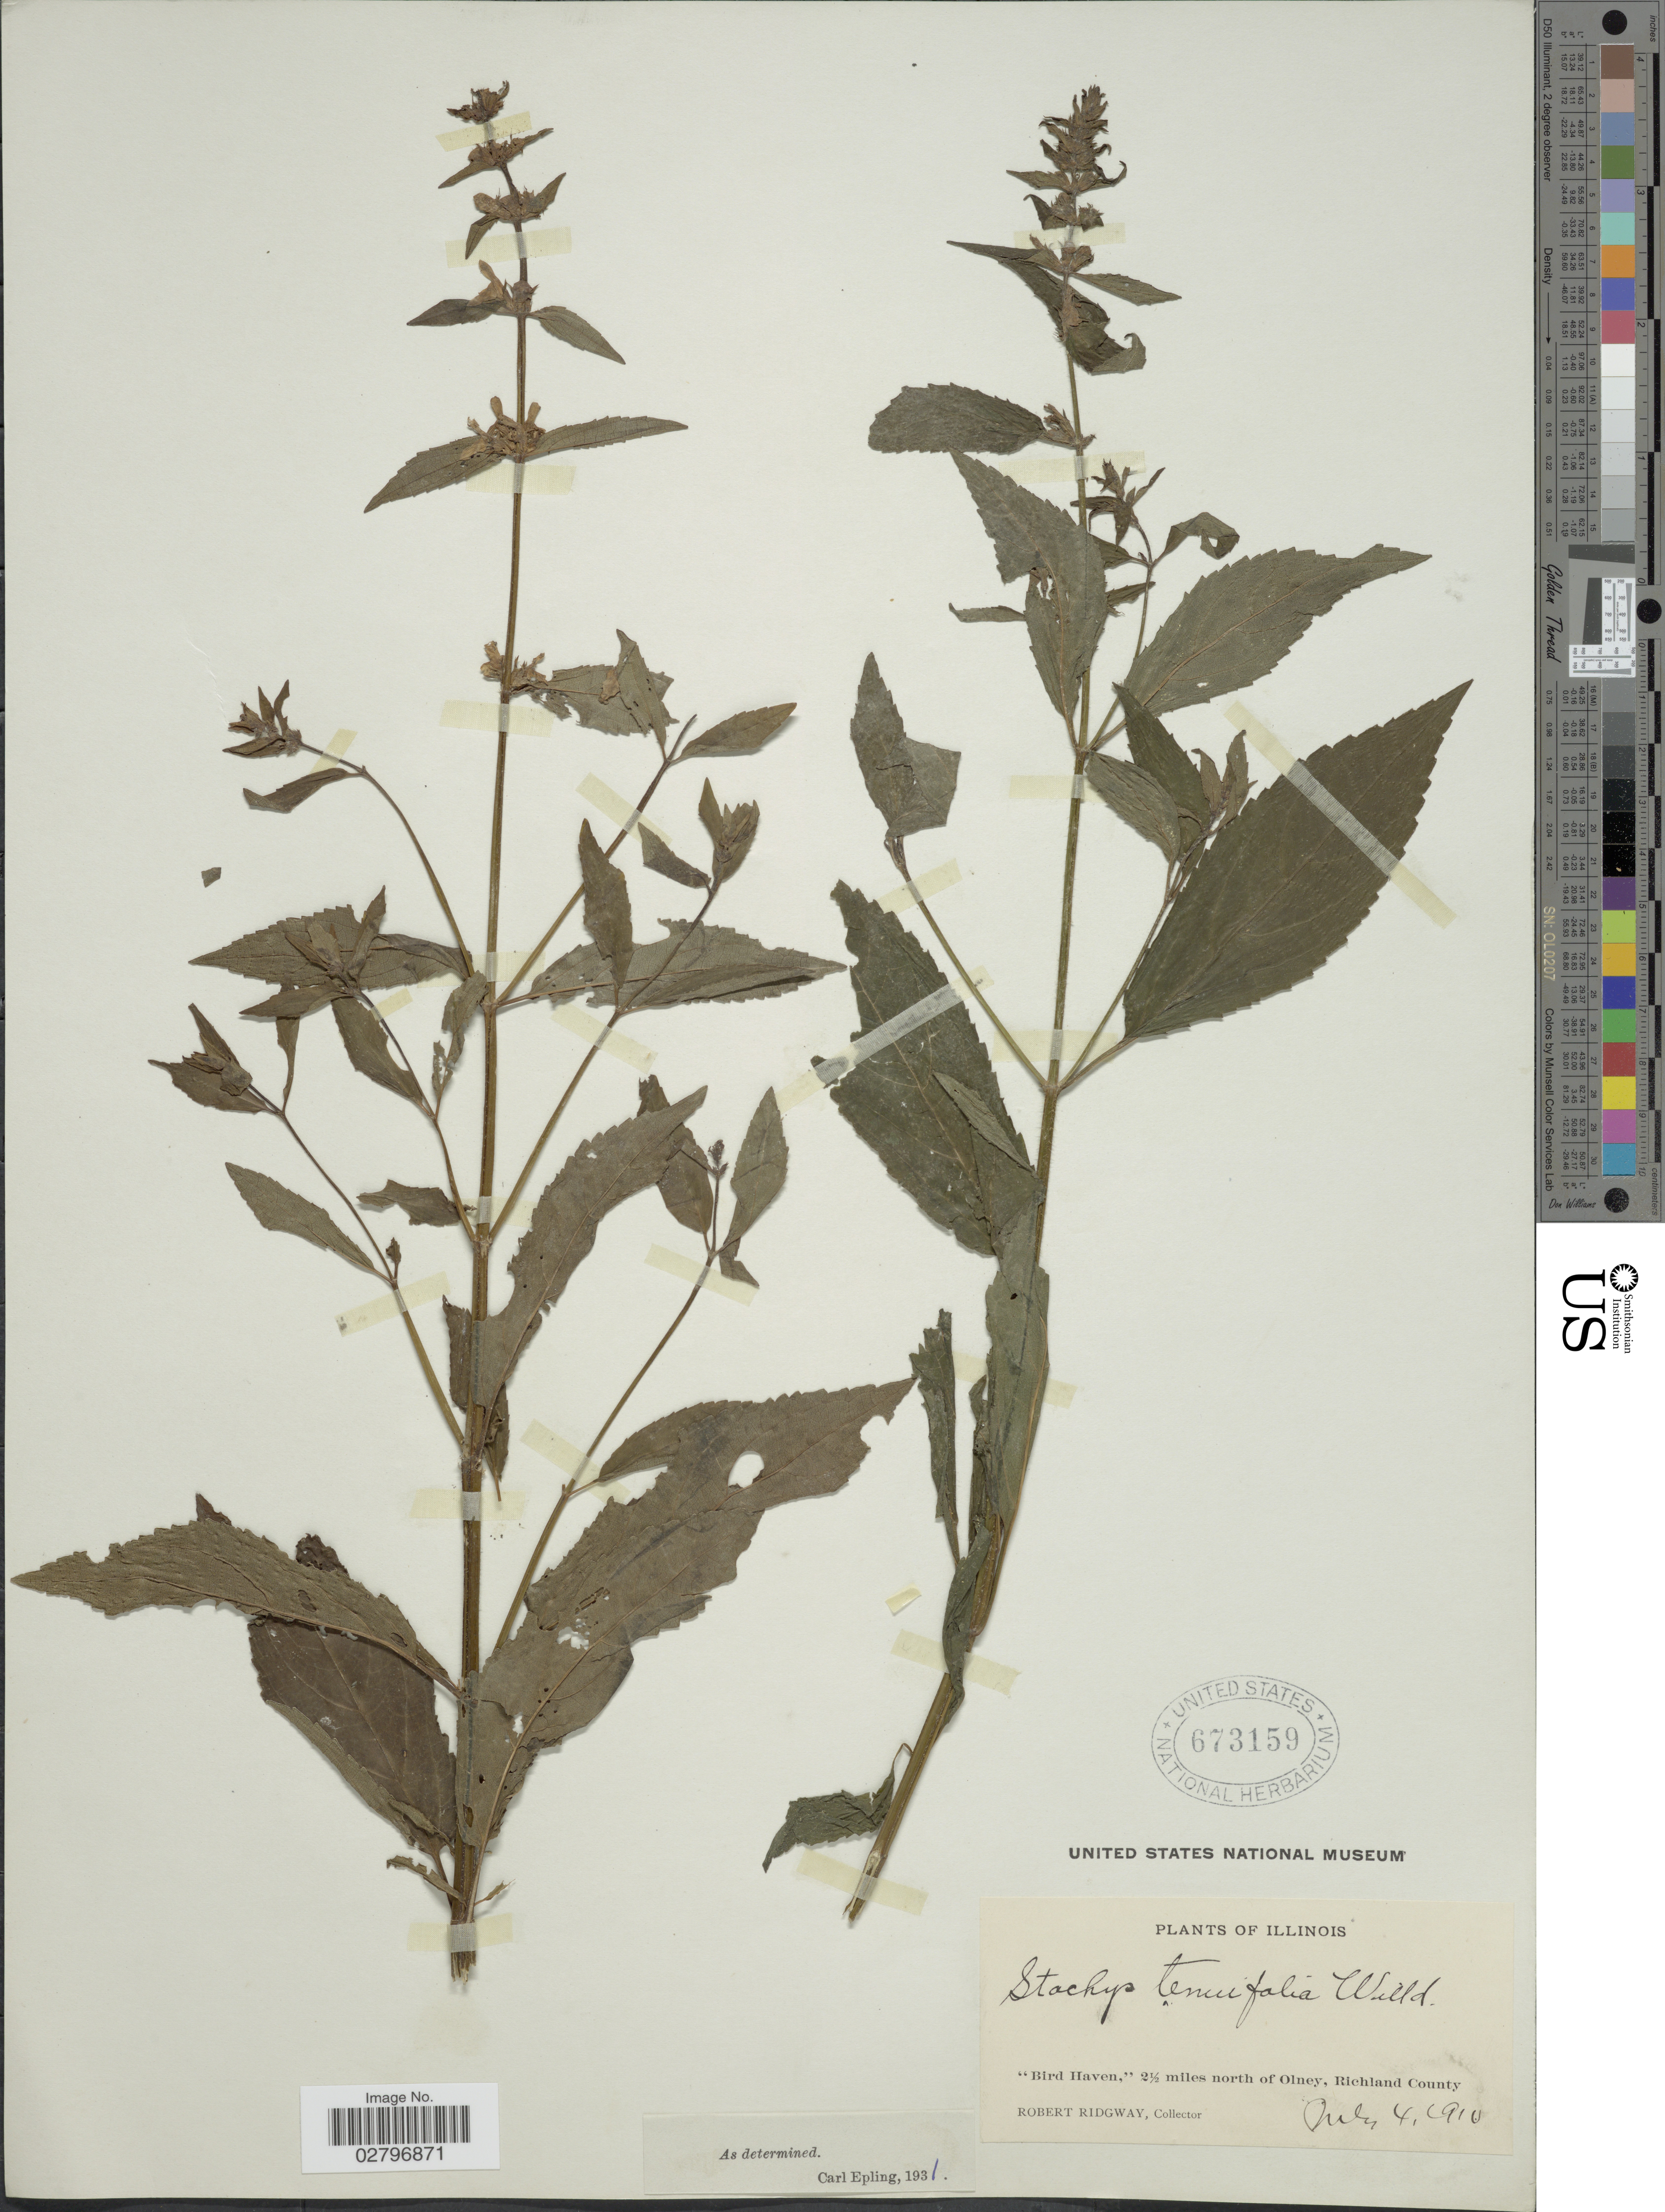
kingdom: Plantae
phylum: Tracheophyta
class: Magnoliopsida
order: Lamiales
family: Lamiaceae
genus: Stachys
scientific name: Stachys tenuifolia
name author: Willd.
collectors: R. Ridgway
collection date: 1910-07-04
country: United States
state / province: Illinois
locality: Bird Haven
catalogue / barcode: US 673159